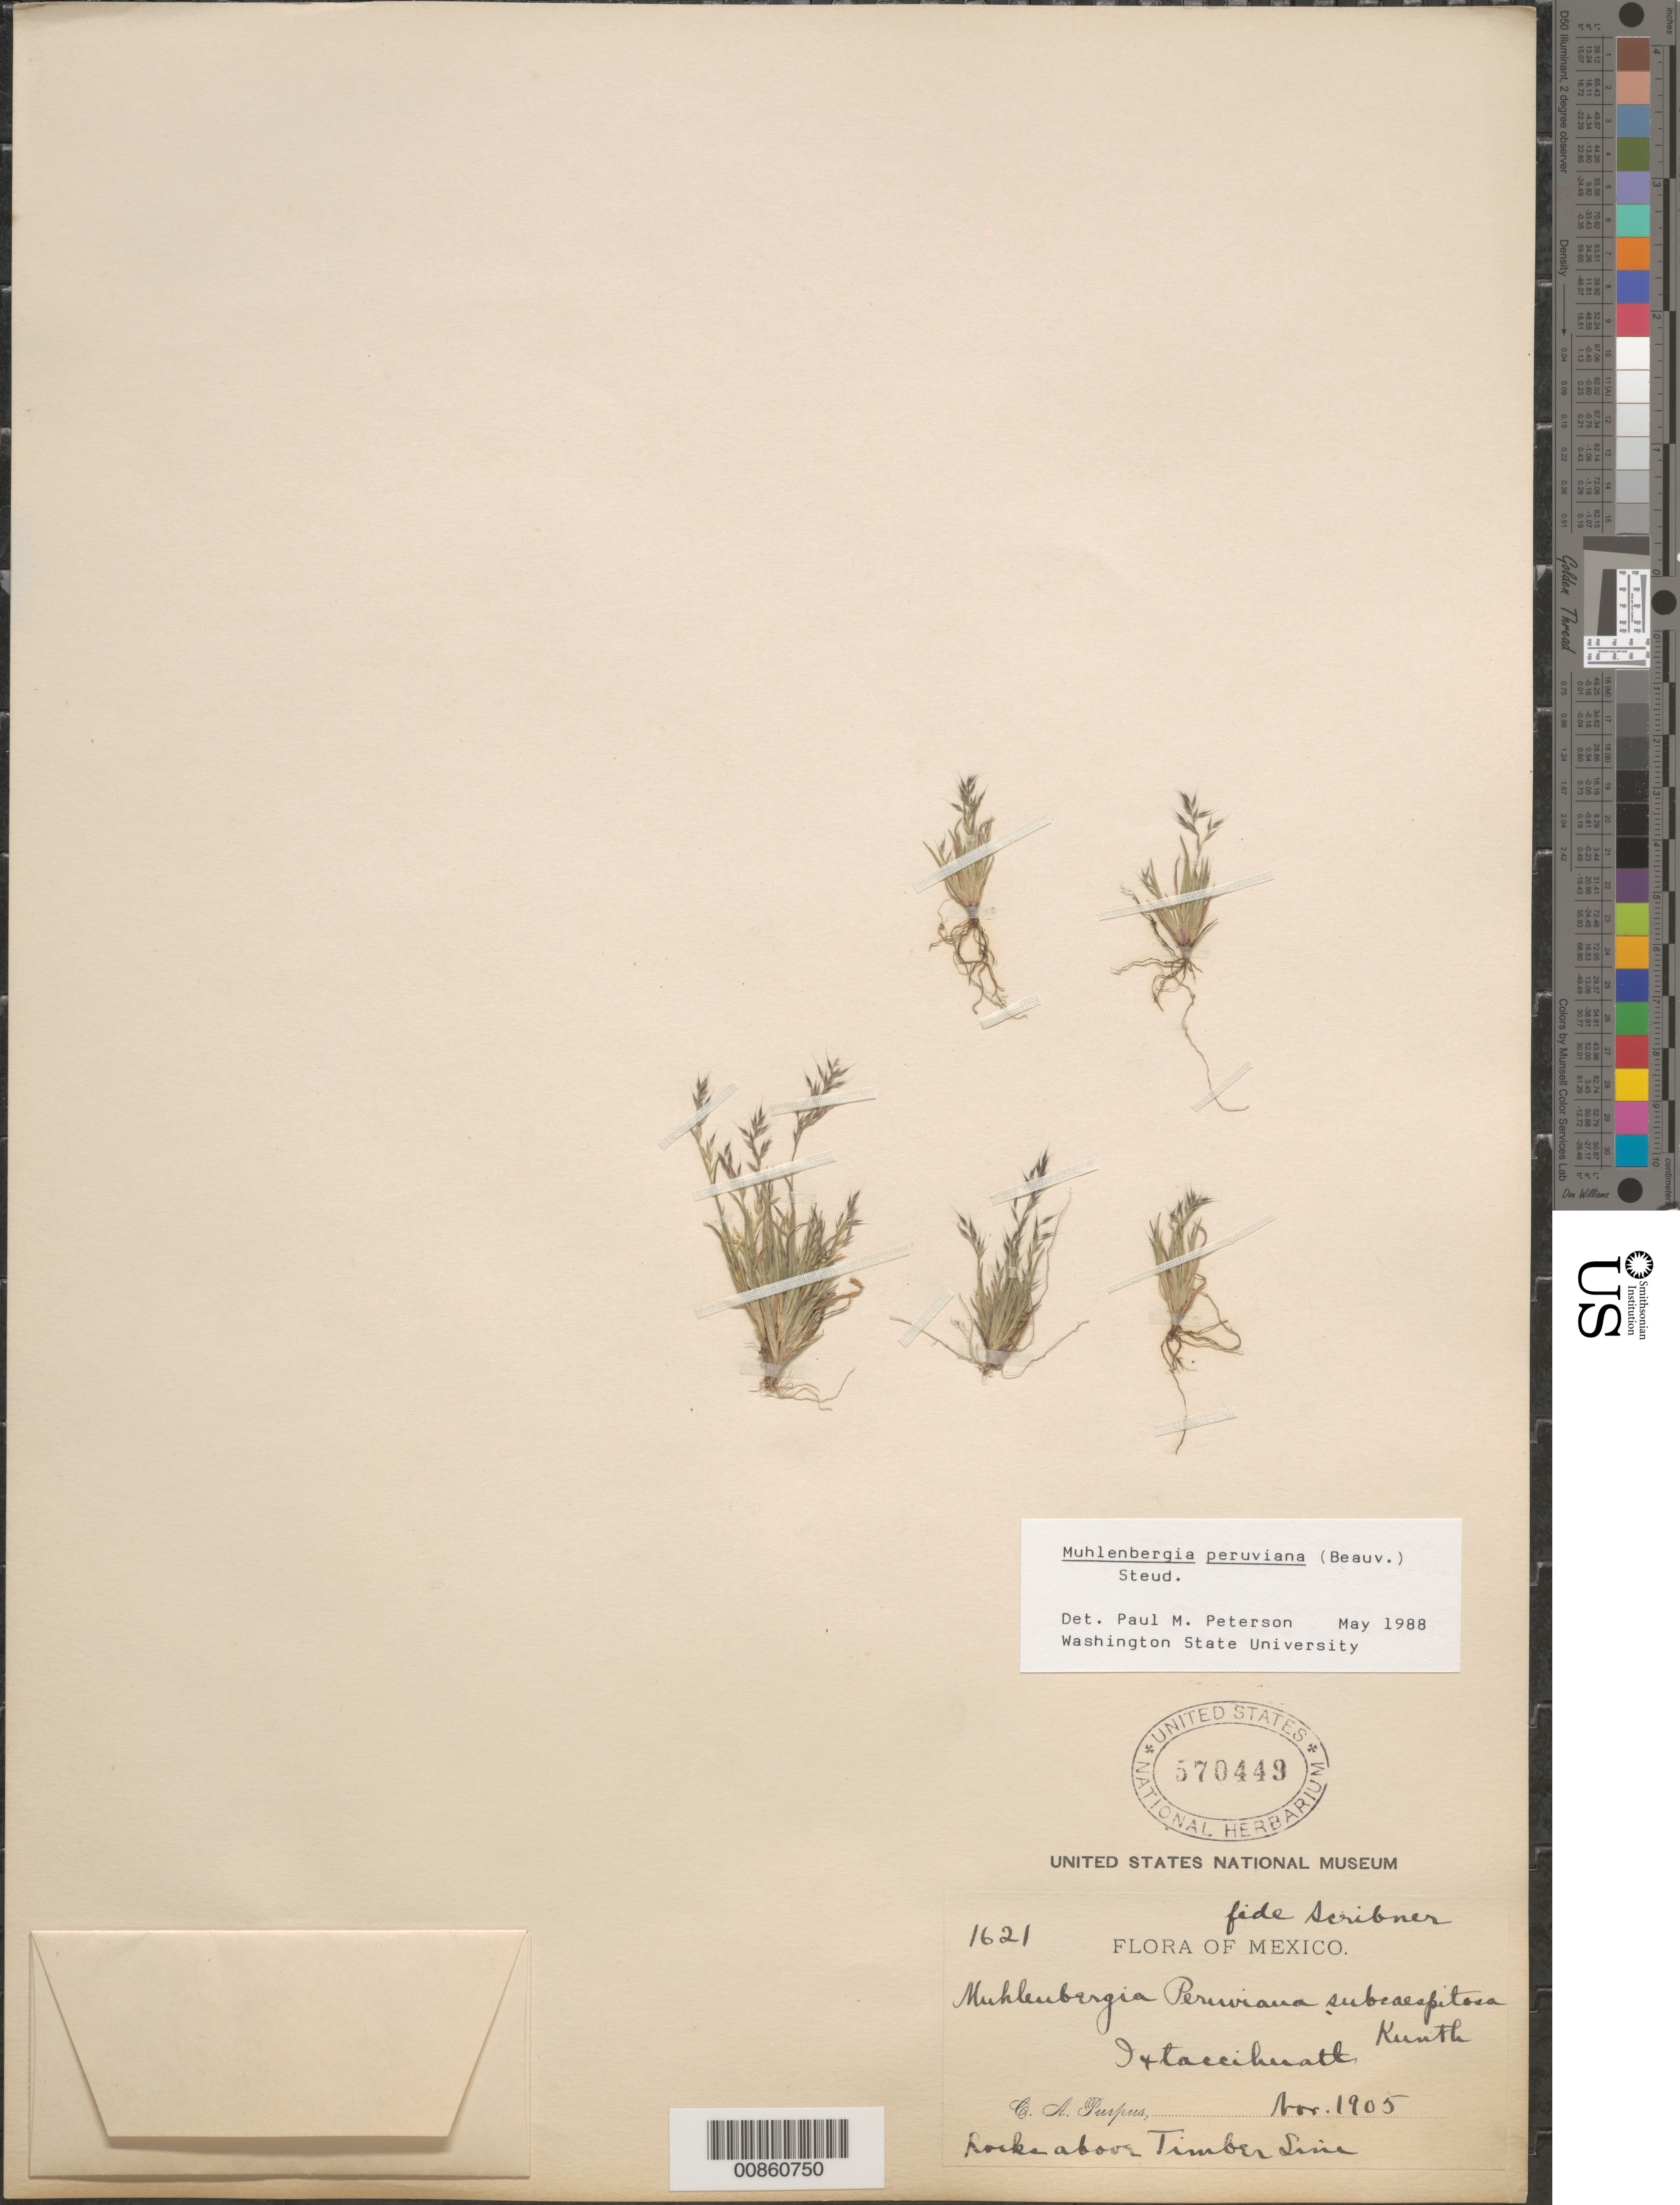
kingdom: Plantae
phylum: Tracheophyta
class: Liliopsida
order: Poales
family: Poaceae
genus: Muhlenbergia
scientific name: Muhlenbergia peruviana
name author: (P. Beauv.) Steud.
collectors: C. A. Purpus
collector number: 1621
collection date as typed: Nov 1905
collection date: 1905-11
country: Mexico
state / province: México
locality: Ixtaccihuatl, Mex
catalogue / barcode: US 570449